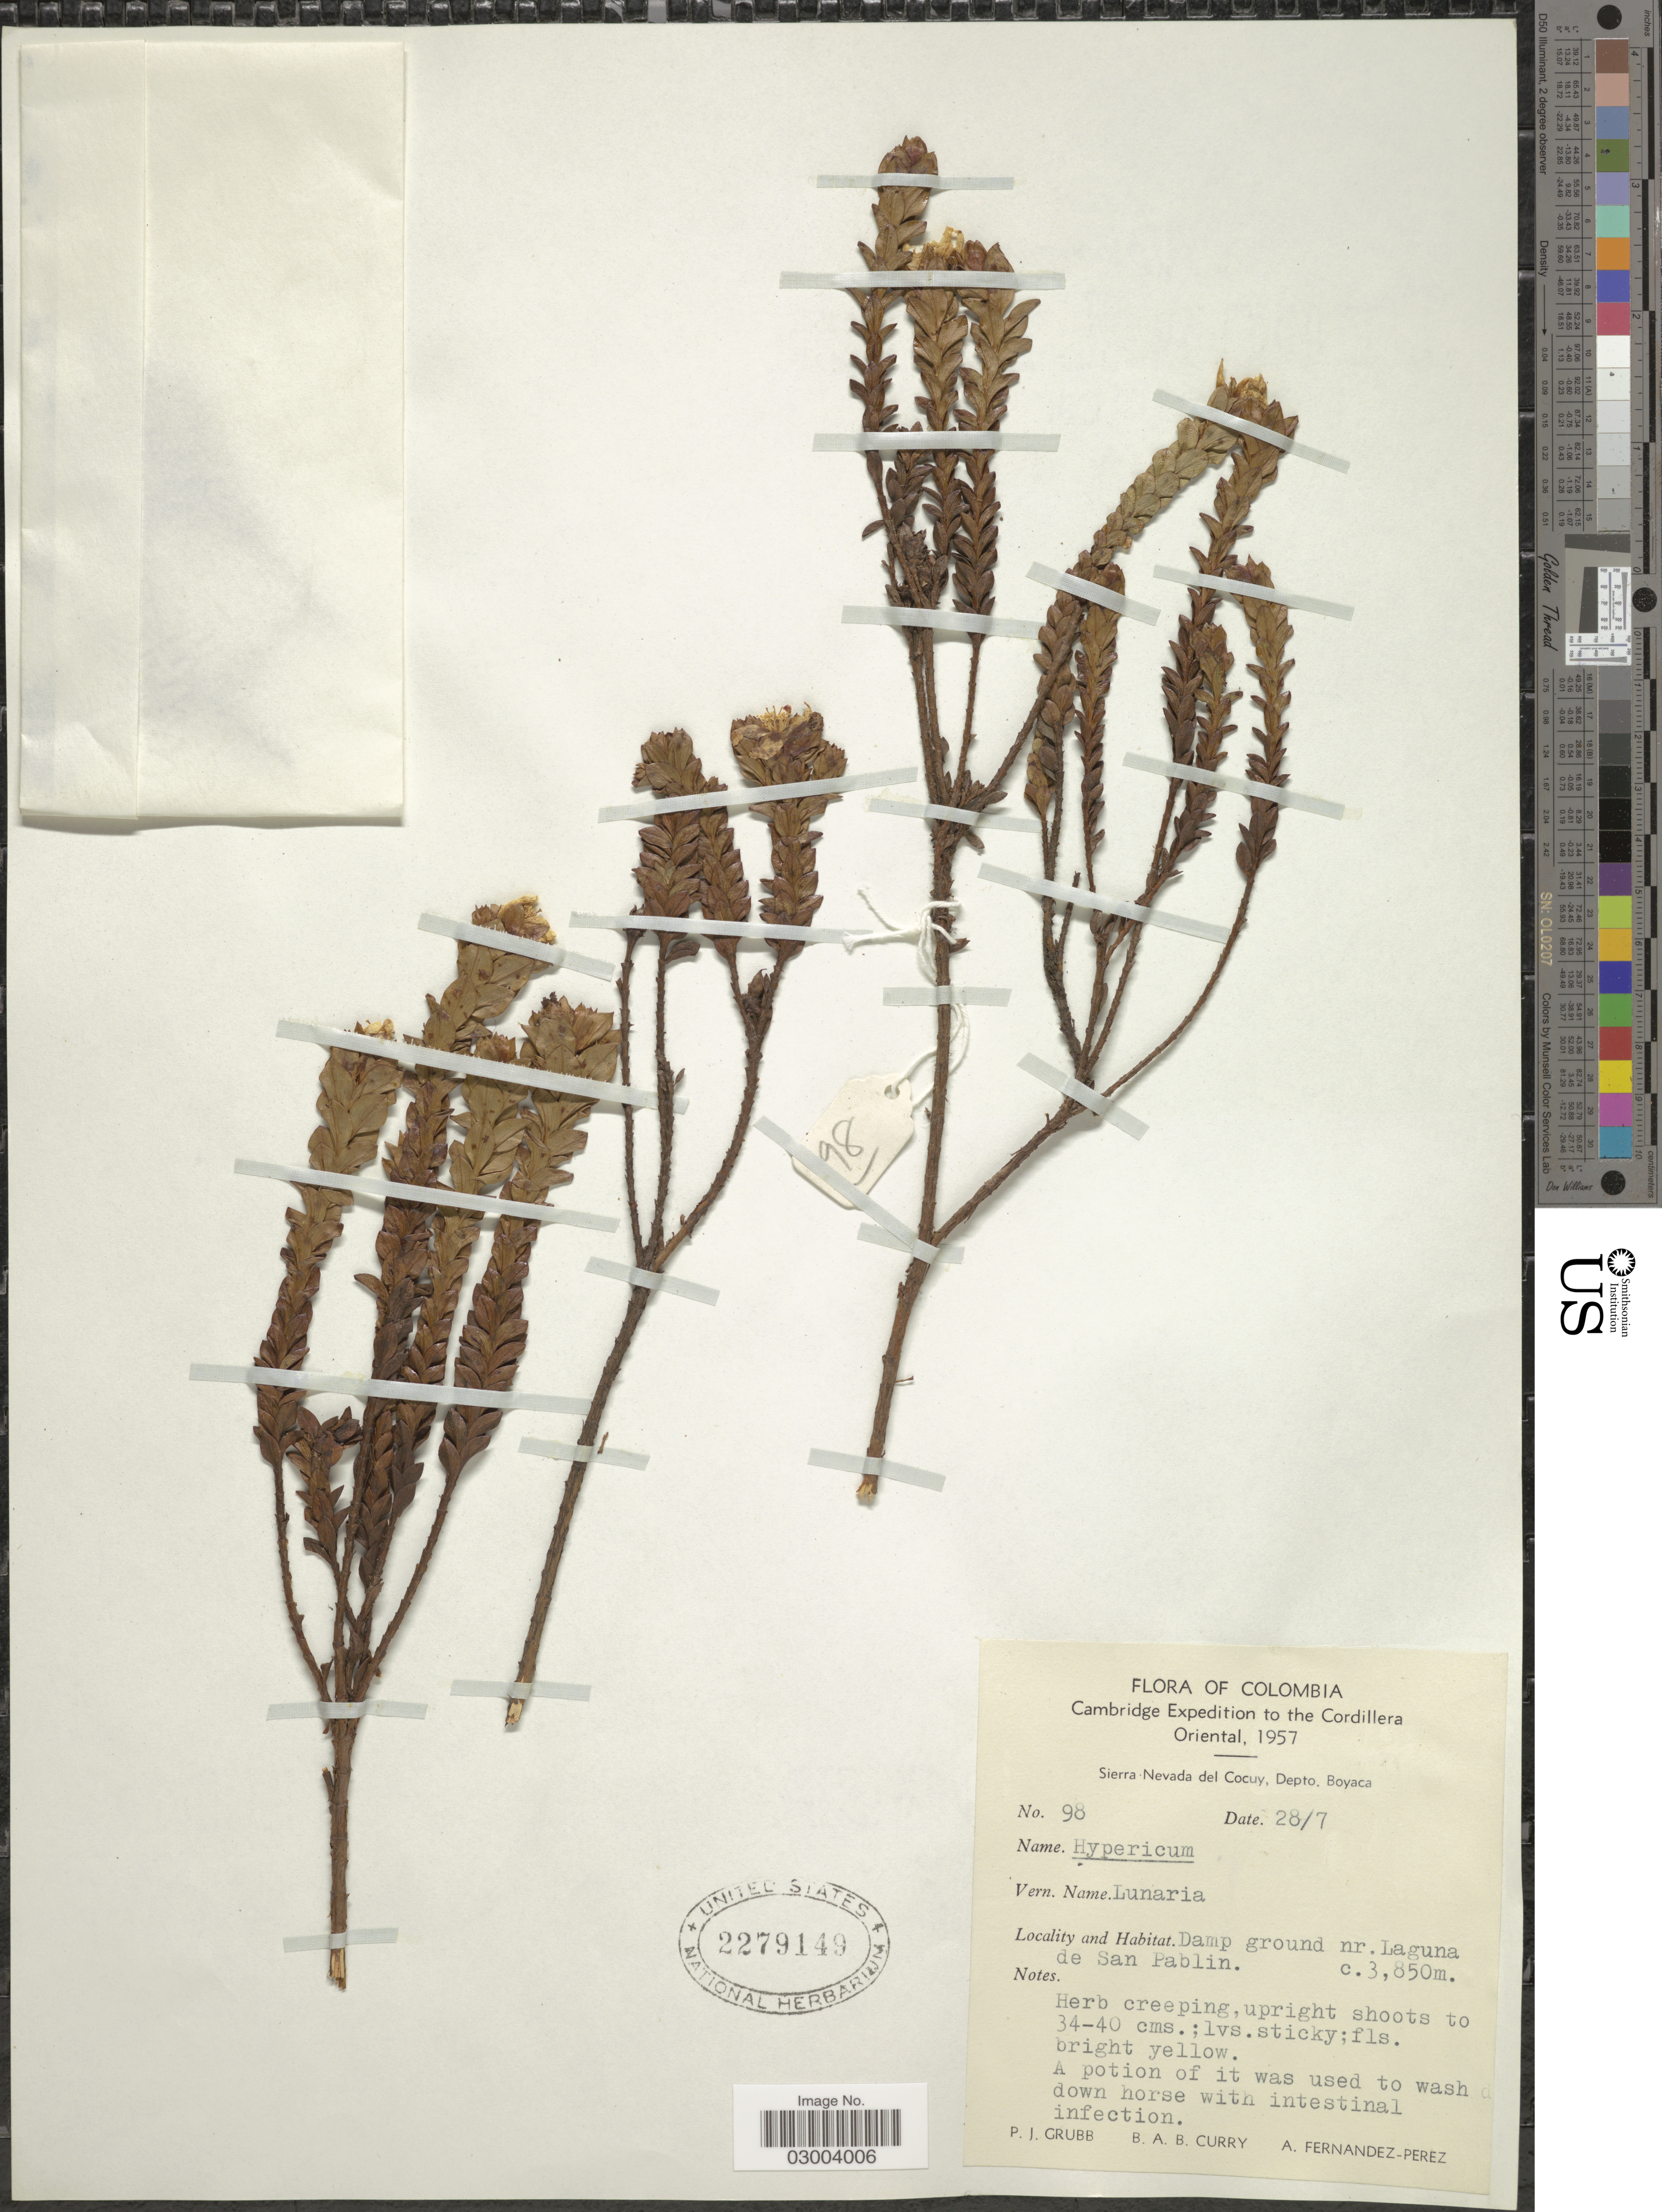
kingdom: Plantae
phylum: Tracheophyta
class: Magnoliopsida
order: Malpighiales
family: Hypericaceae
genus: Hypericum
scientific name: Hypericum mexicanum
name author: L.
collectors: P. J. Grubb, B. A. B. Curry & A. Fernández-Pérez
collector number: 98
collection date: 1957-07-28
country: Colombia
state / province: Boyacá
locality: Cordillera Oriental, Sierra Nevada del Cocuy, Depto. Boyaca, Damp ground nr. Laguna de San Pablin.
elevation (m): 3850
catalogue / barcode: US 2279149